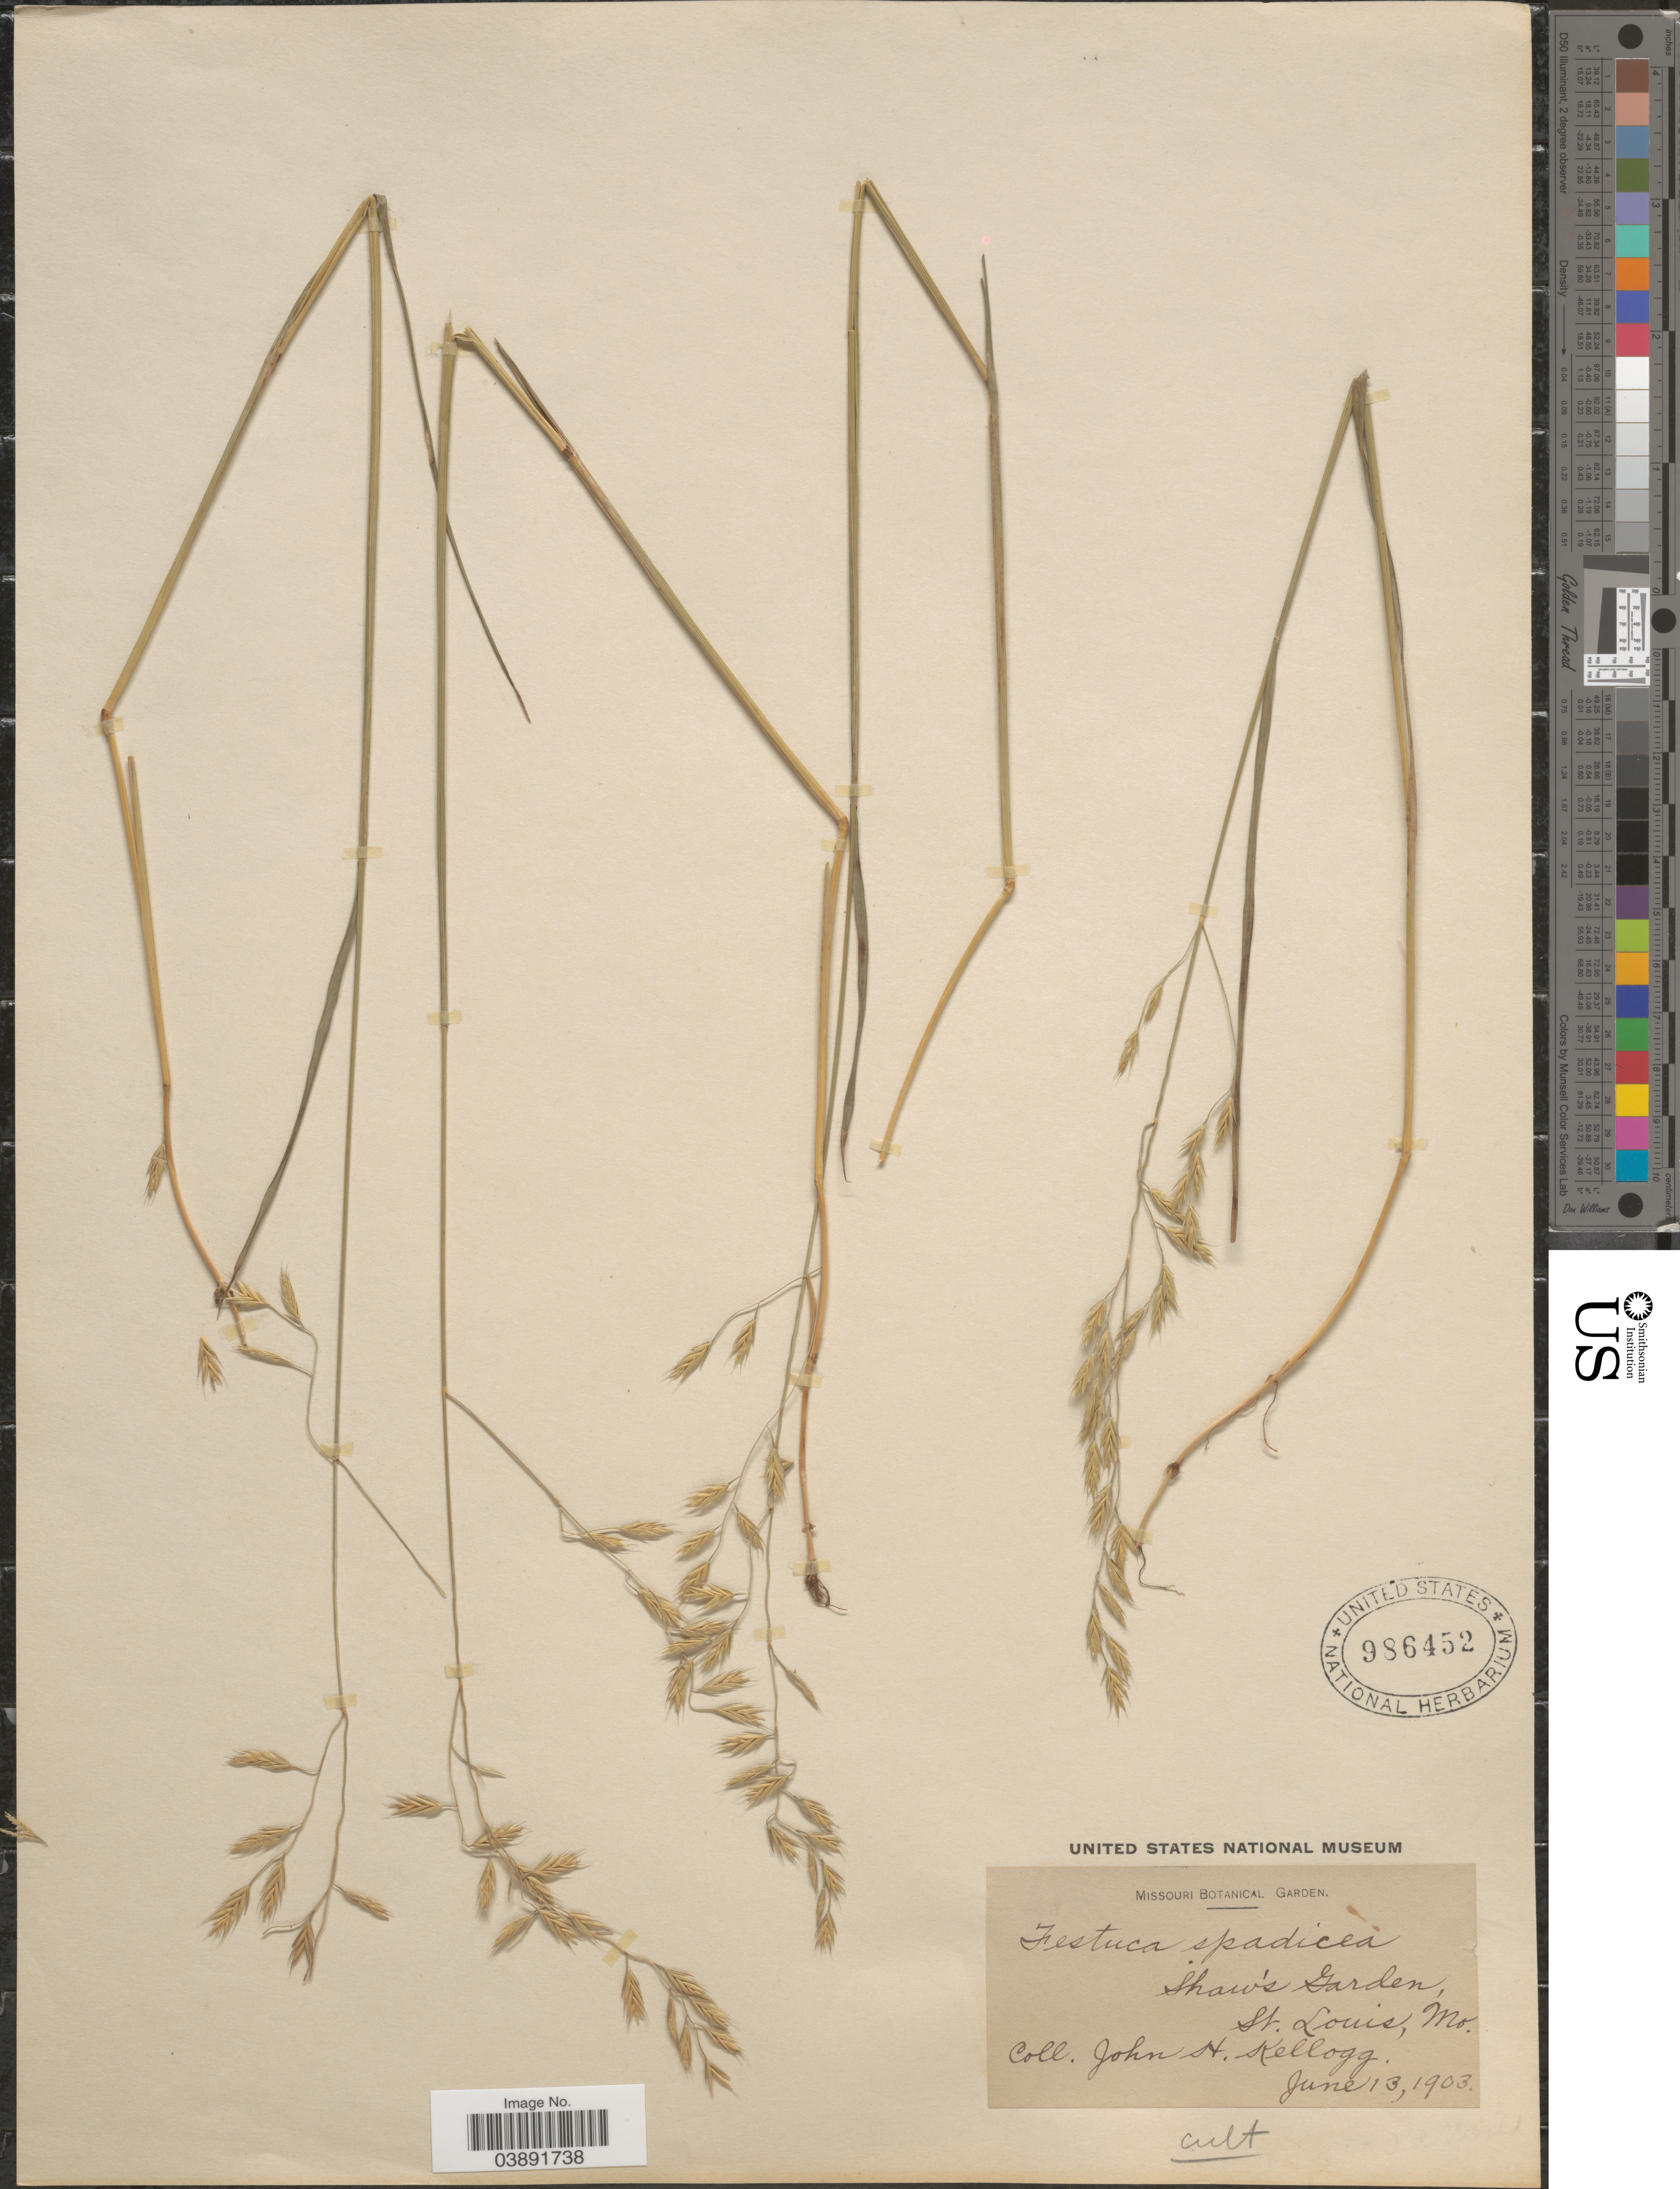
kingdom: Plantae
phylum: Tracheophyta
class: Liliopsida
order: Poales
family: Poaceae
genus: Festuca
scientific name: Festuca sp.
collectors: J. H. Kellogg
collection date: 1903-06-13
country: United States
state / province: Missouri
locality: Shaw'sGarde, St. Louis.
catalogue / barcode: US 986452